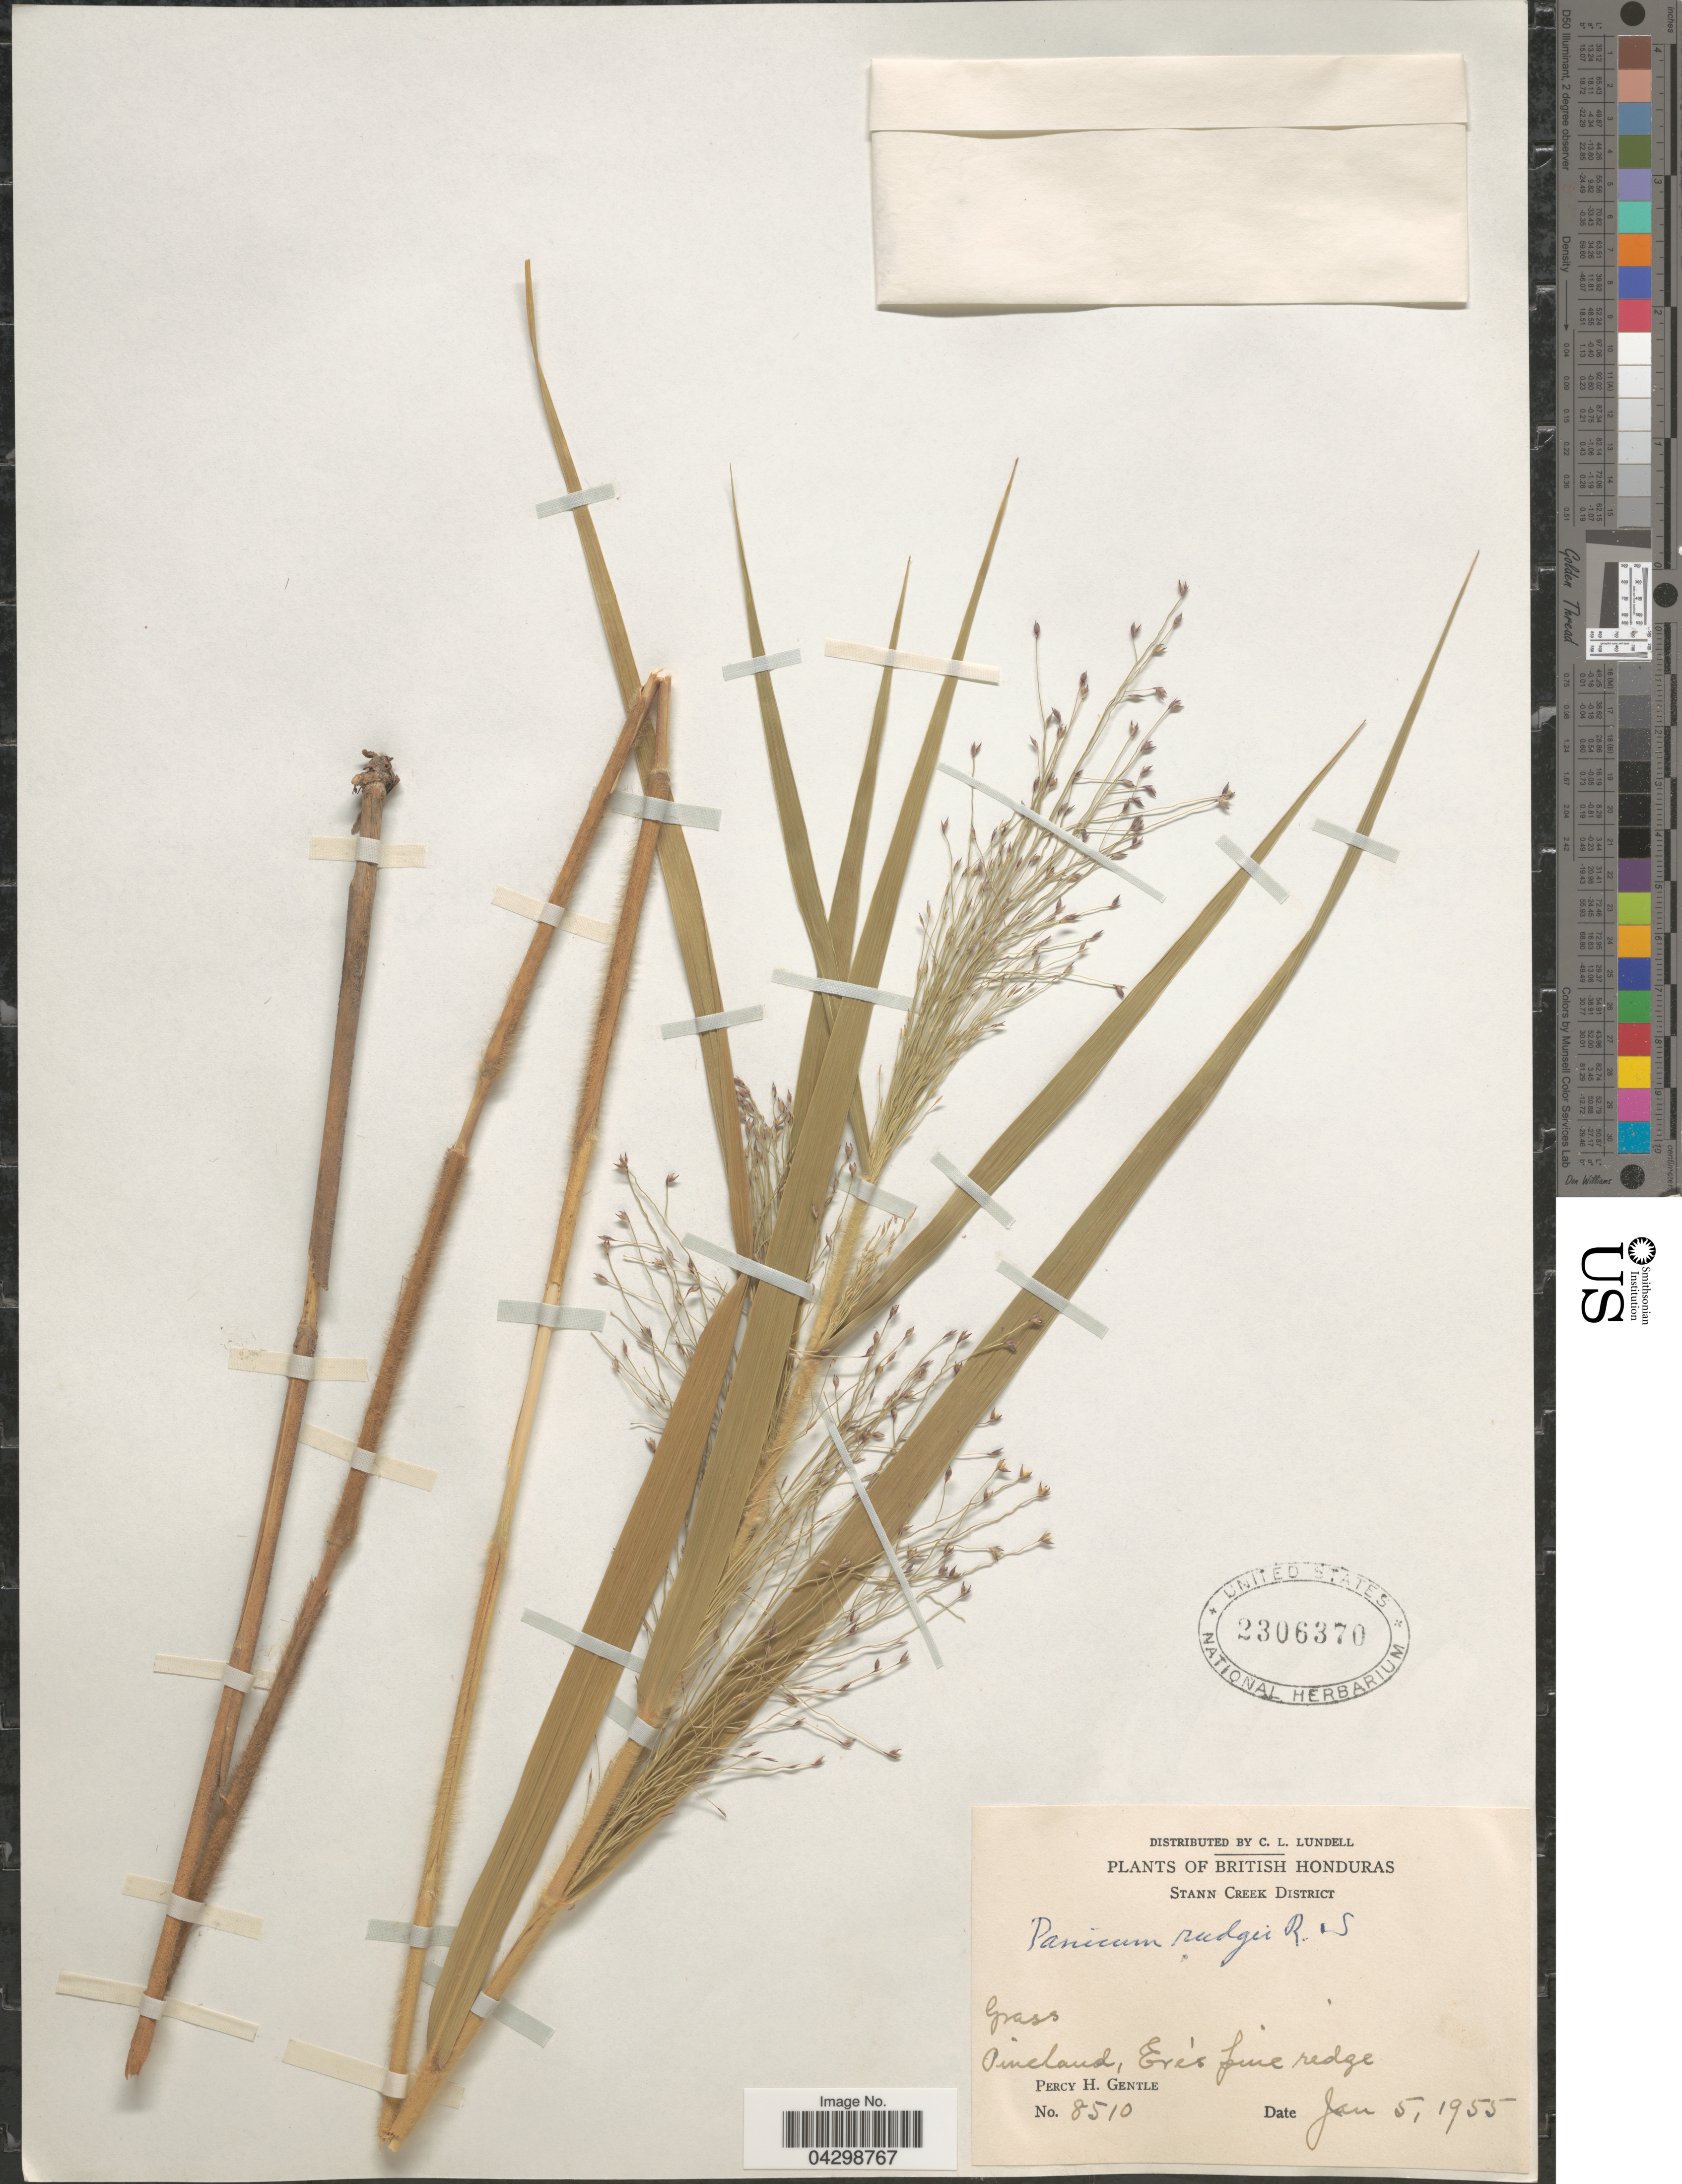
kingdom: Plantae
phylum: Tracheophyta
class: Liliopsida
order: Poales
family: Poaceae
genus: Panicum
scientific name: Panicum rudgei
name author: Roem. & Schult.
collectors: P. H. Gentle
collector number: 8510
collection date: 1955-01-05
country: Belize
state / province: Stann Creek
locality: British Honduras. Stann Creek District. Pineland, Eve's pine ridge.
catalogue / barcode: US 2306370